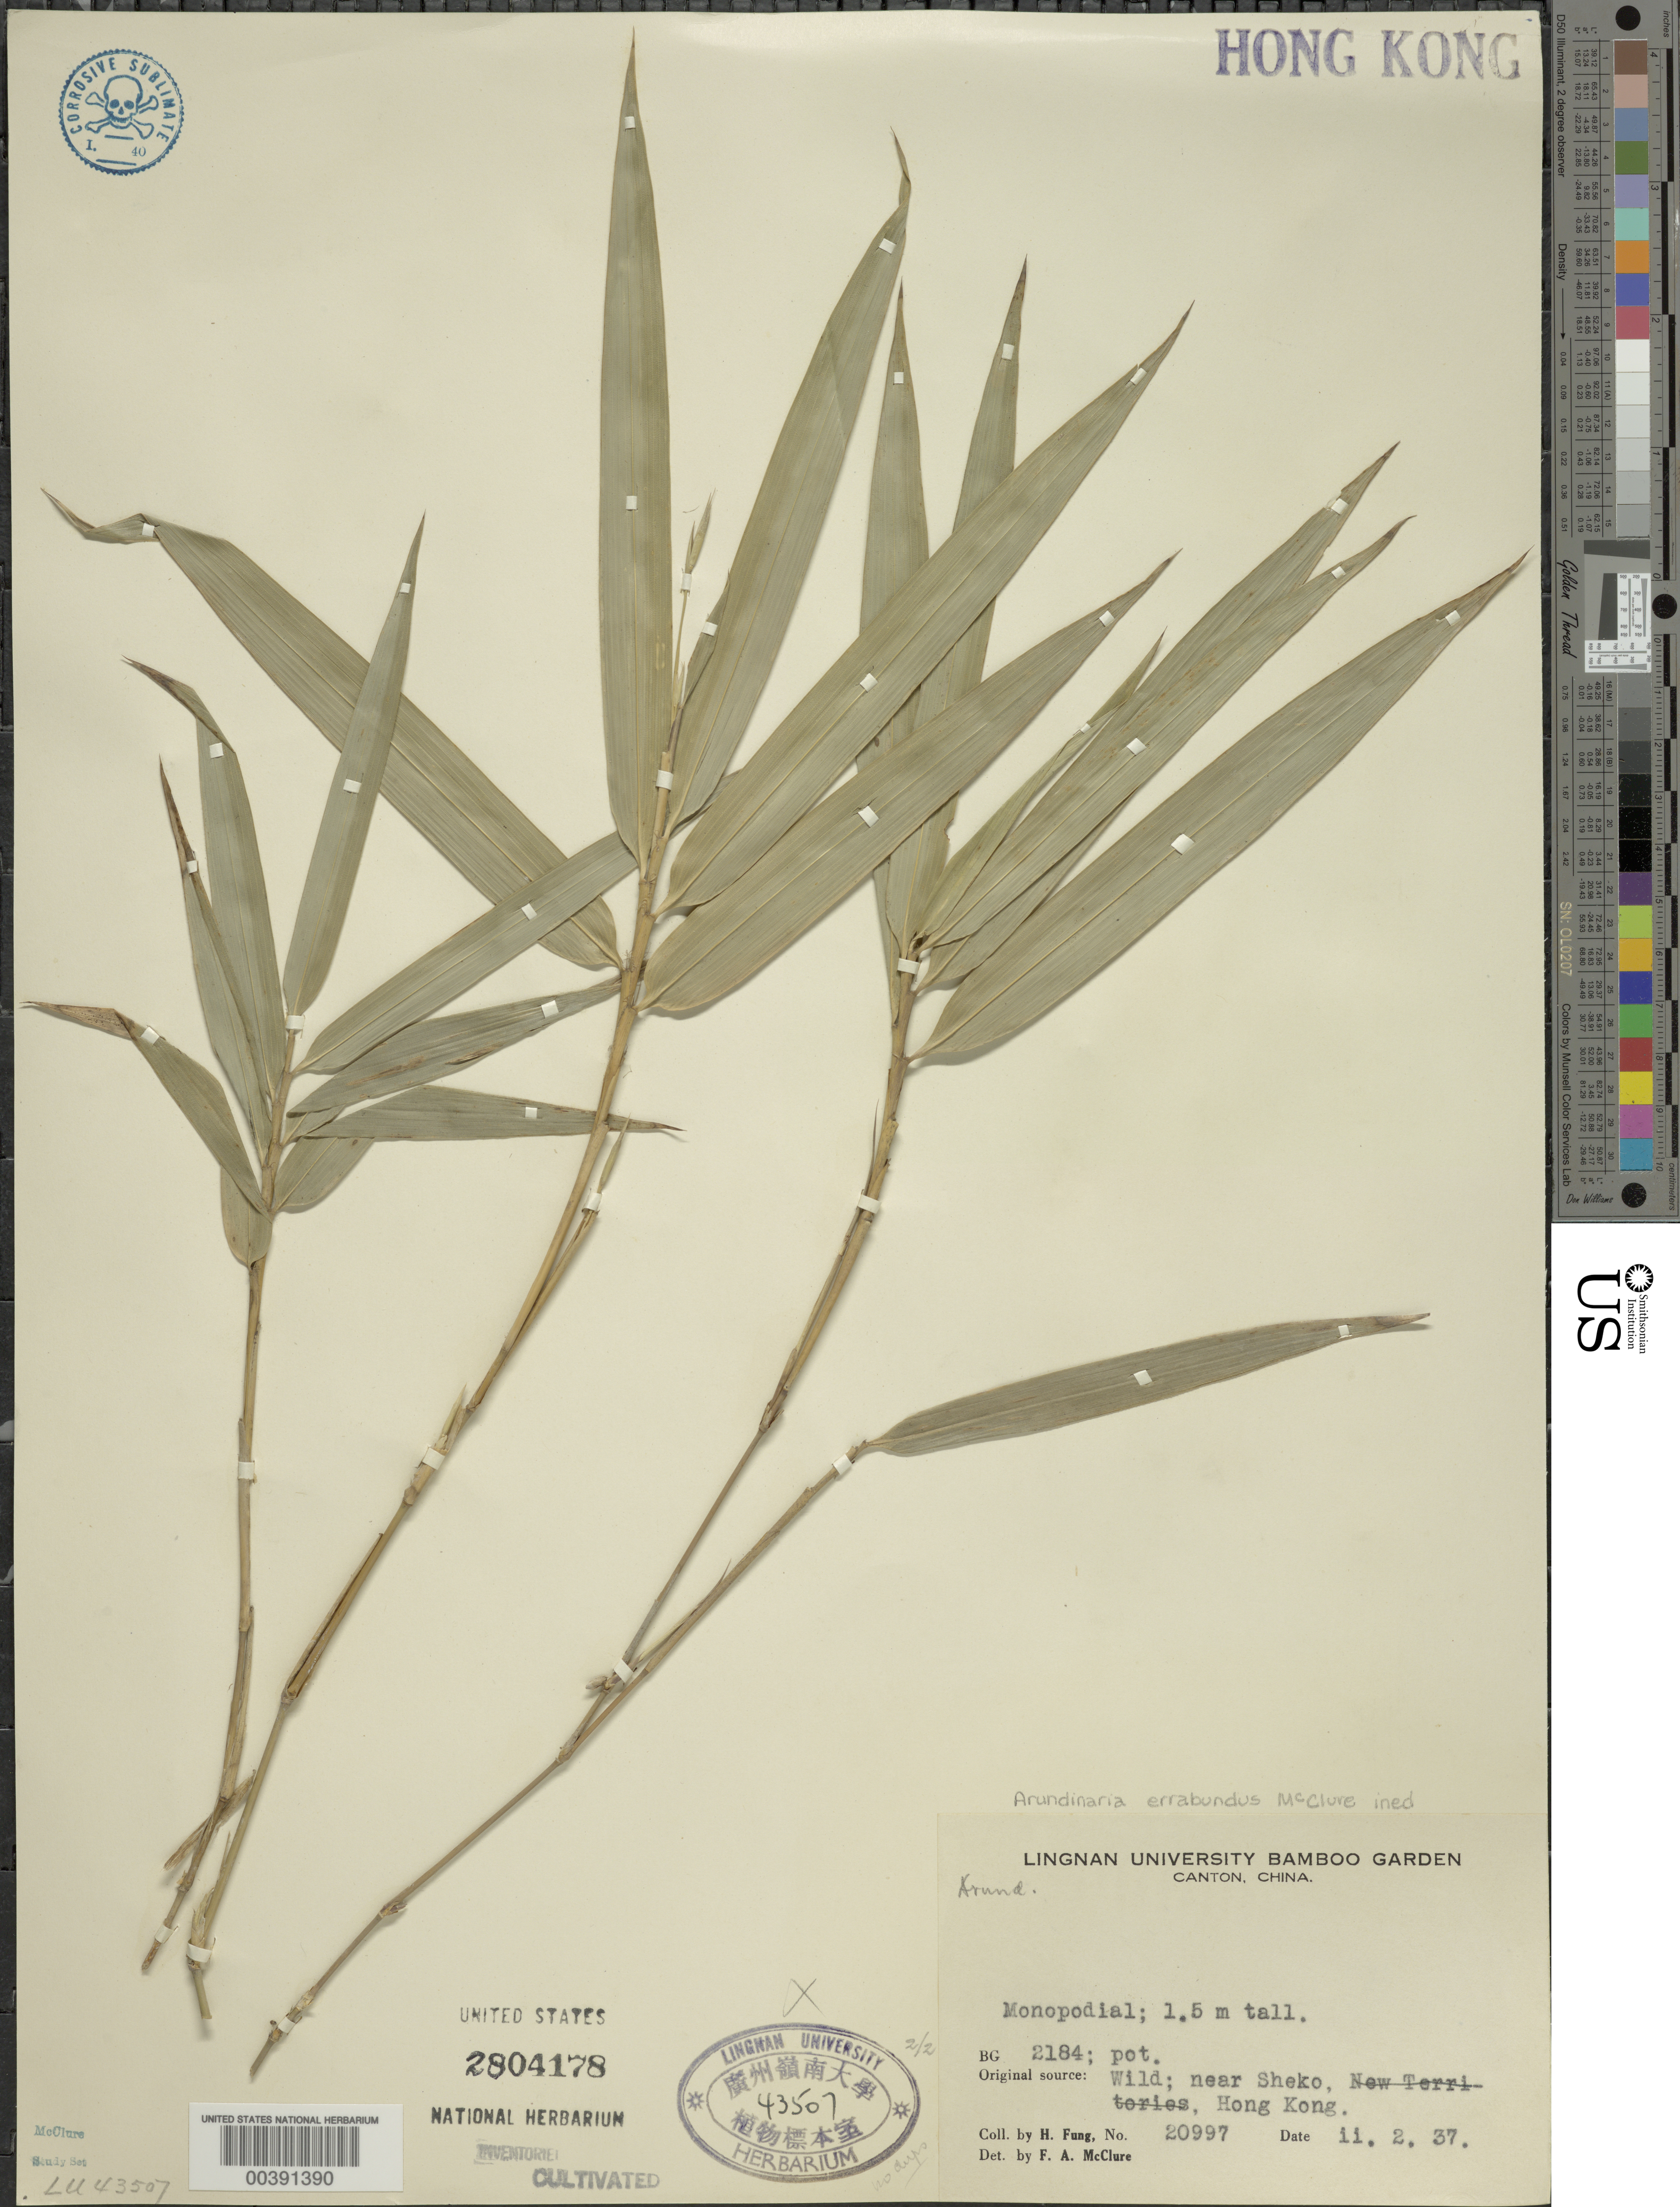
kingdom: Plantae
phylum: Tracheophyta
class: Liliopsida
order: Poales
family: Poaceae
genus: Arundinaria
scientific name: Arundinaria sp.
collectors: H. L. Fung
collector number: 20997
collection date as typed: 02 Feb 1937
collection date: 1937-02-02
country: China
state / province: Guangdong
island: Honam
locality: Lingnan univ. bg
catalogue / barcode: US 2804178